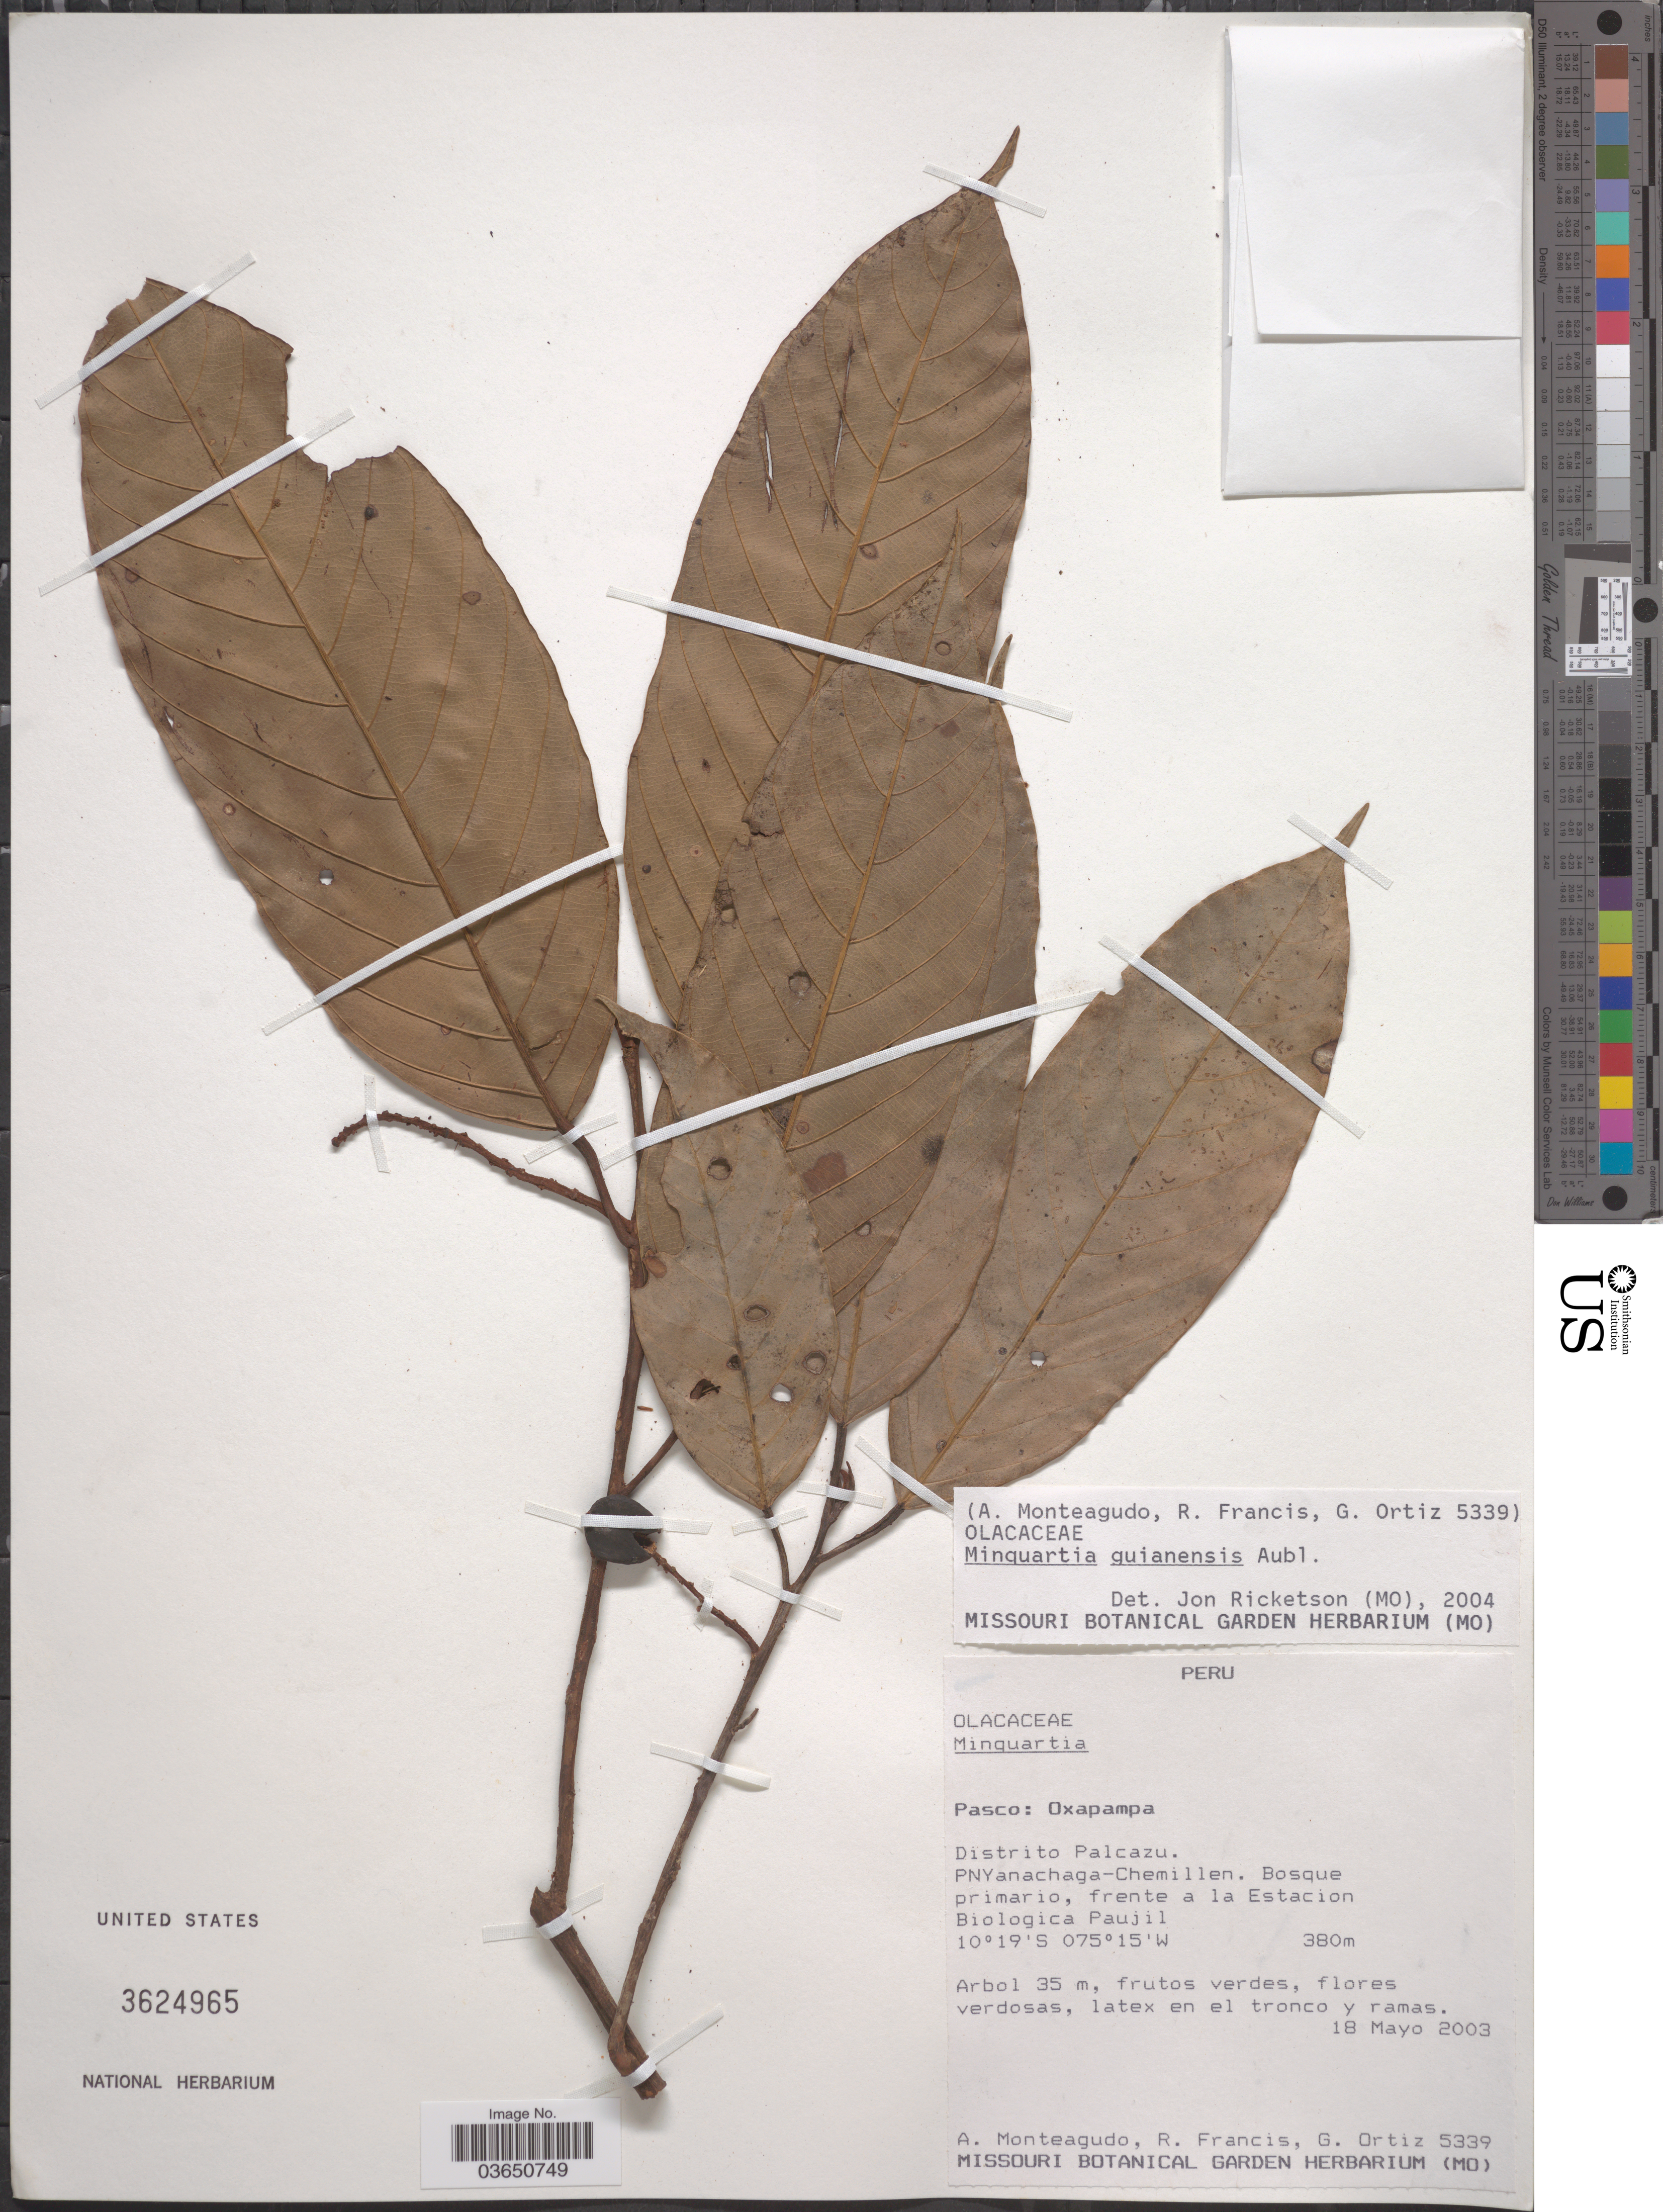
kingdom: Plantae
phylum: Tracheophyta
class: Magnoliopsida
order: Santalales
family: Coulaceae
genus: Minquartia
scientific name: Minquartia guianensis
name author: Aubl.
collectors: A. Monteagudo, R. Francis & G. Ortiz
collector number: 5339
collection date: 2003-05-18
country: Peru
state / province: Pasco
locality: Oxapampa. Distrito Palcazu. PNYanachaga-Chemillen. Frente a la Estacion Biologica Paujil.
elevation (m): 380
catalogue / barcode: US 3624965